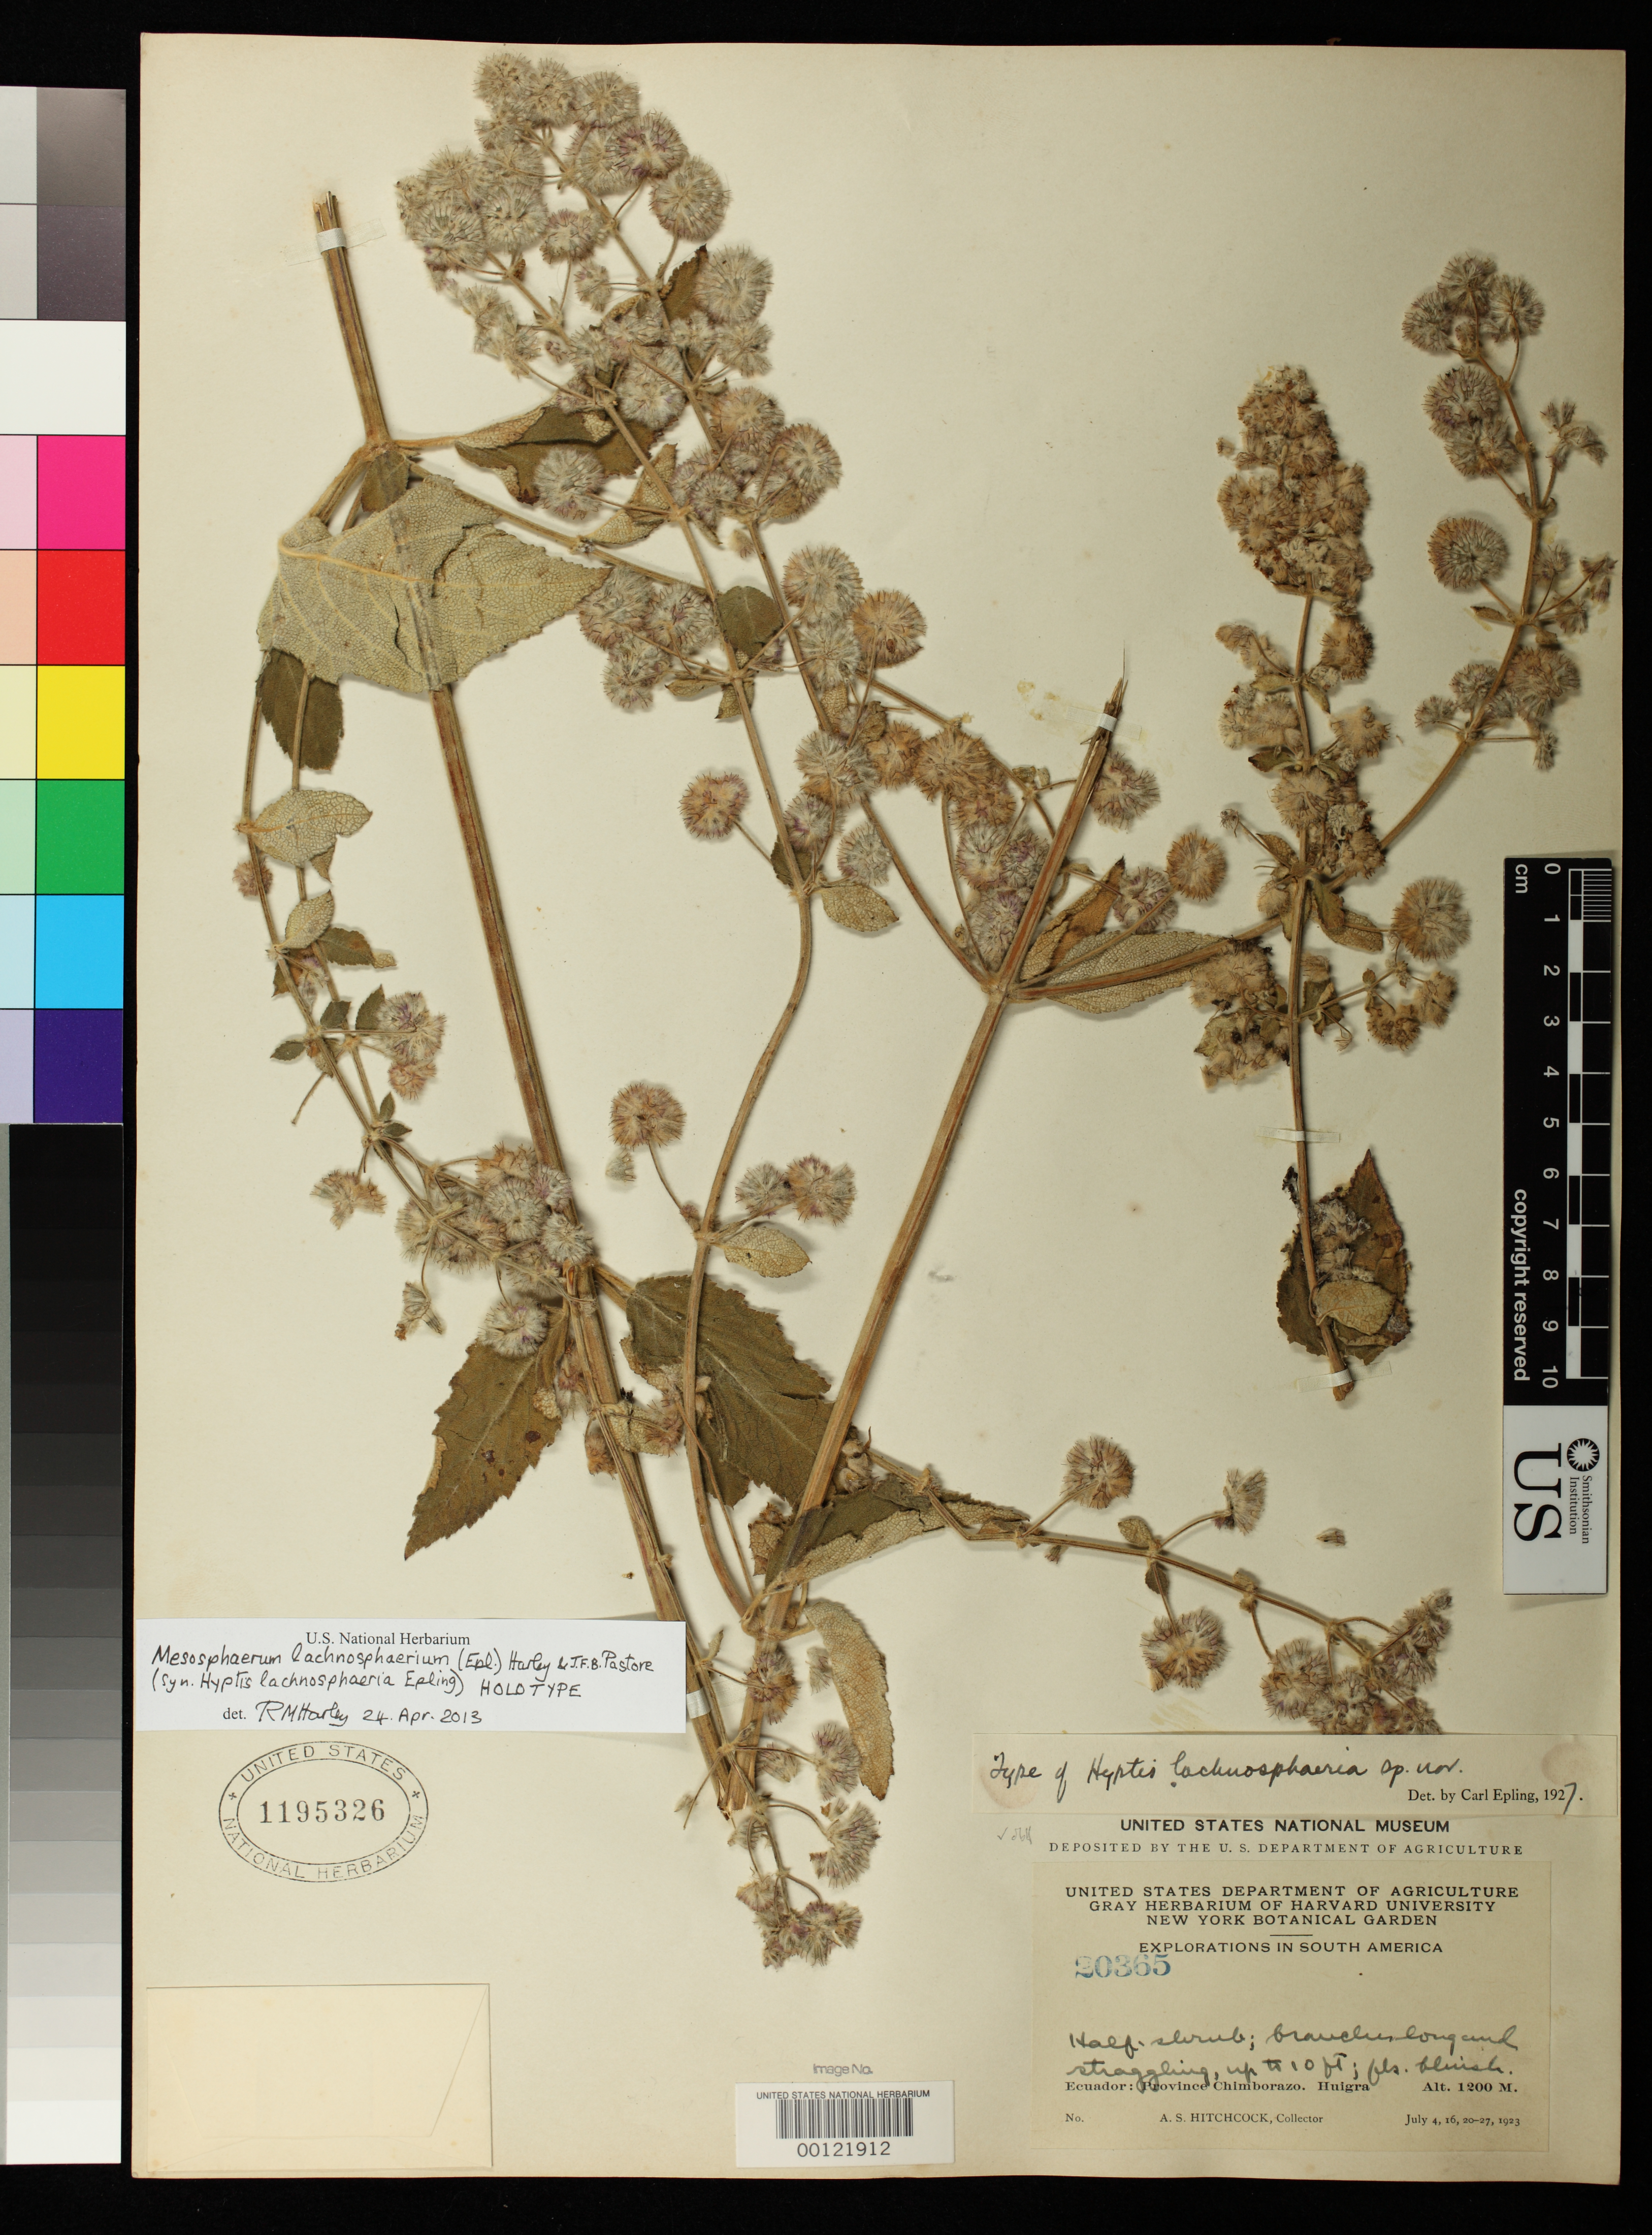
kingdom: Plantae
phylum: Tracheophyta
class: Magnoliopsida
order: Lamiales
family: Lamiaceae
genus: Hyptis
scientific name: Hyptis lachnosphaeria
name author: Epling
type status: Holotype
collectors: A. S. Hitchcock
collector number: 20365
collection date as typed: July 4, 16, 20-27, 1923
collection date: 1923-07-04/1923-07-27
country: Ecuador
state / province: Chimborazo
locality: Huigra.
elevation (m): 1200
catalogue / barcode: US 1195326